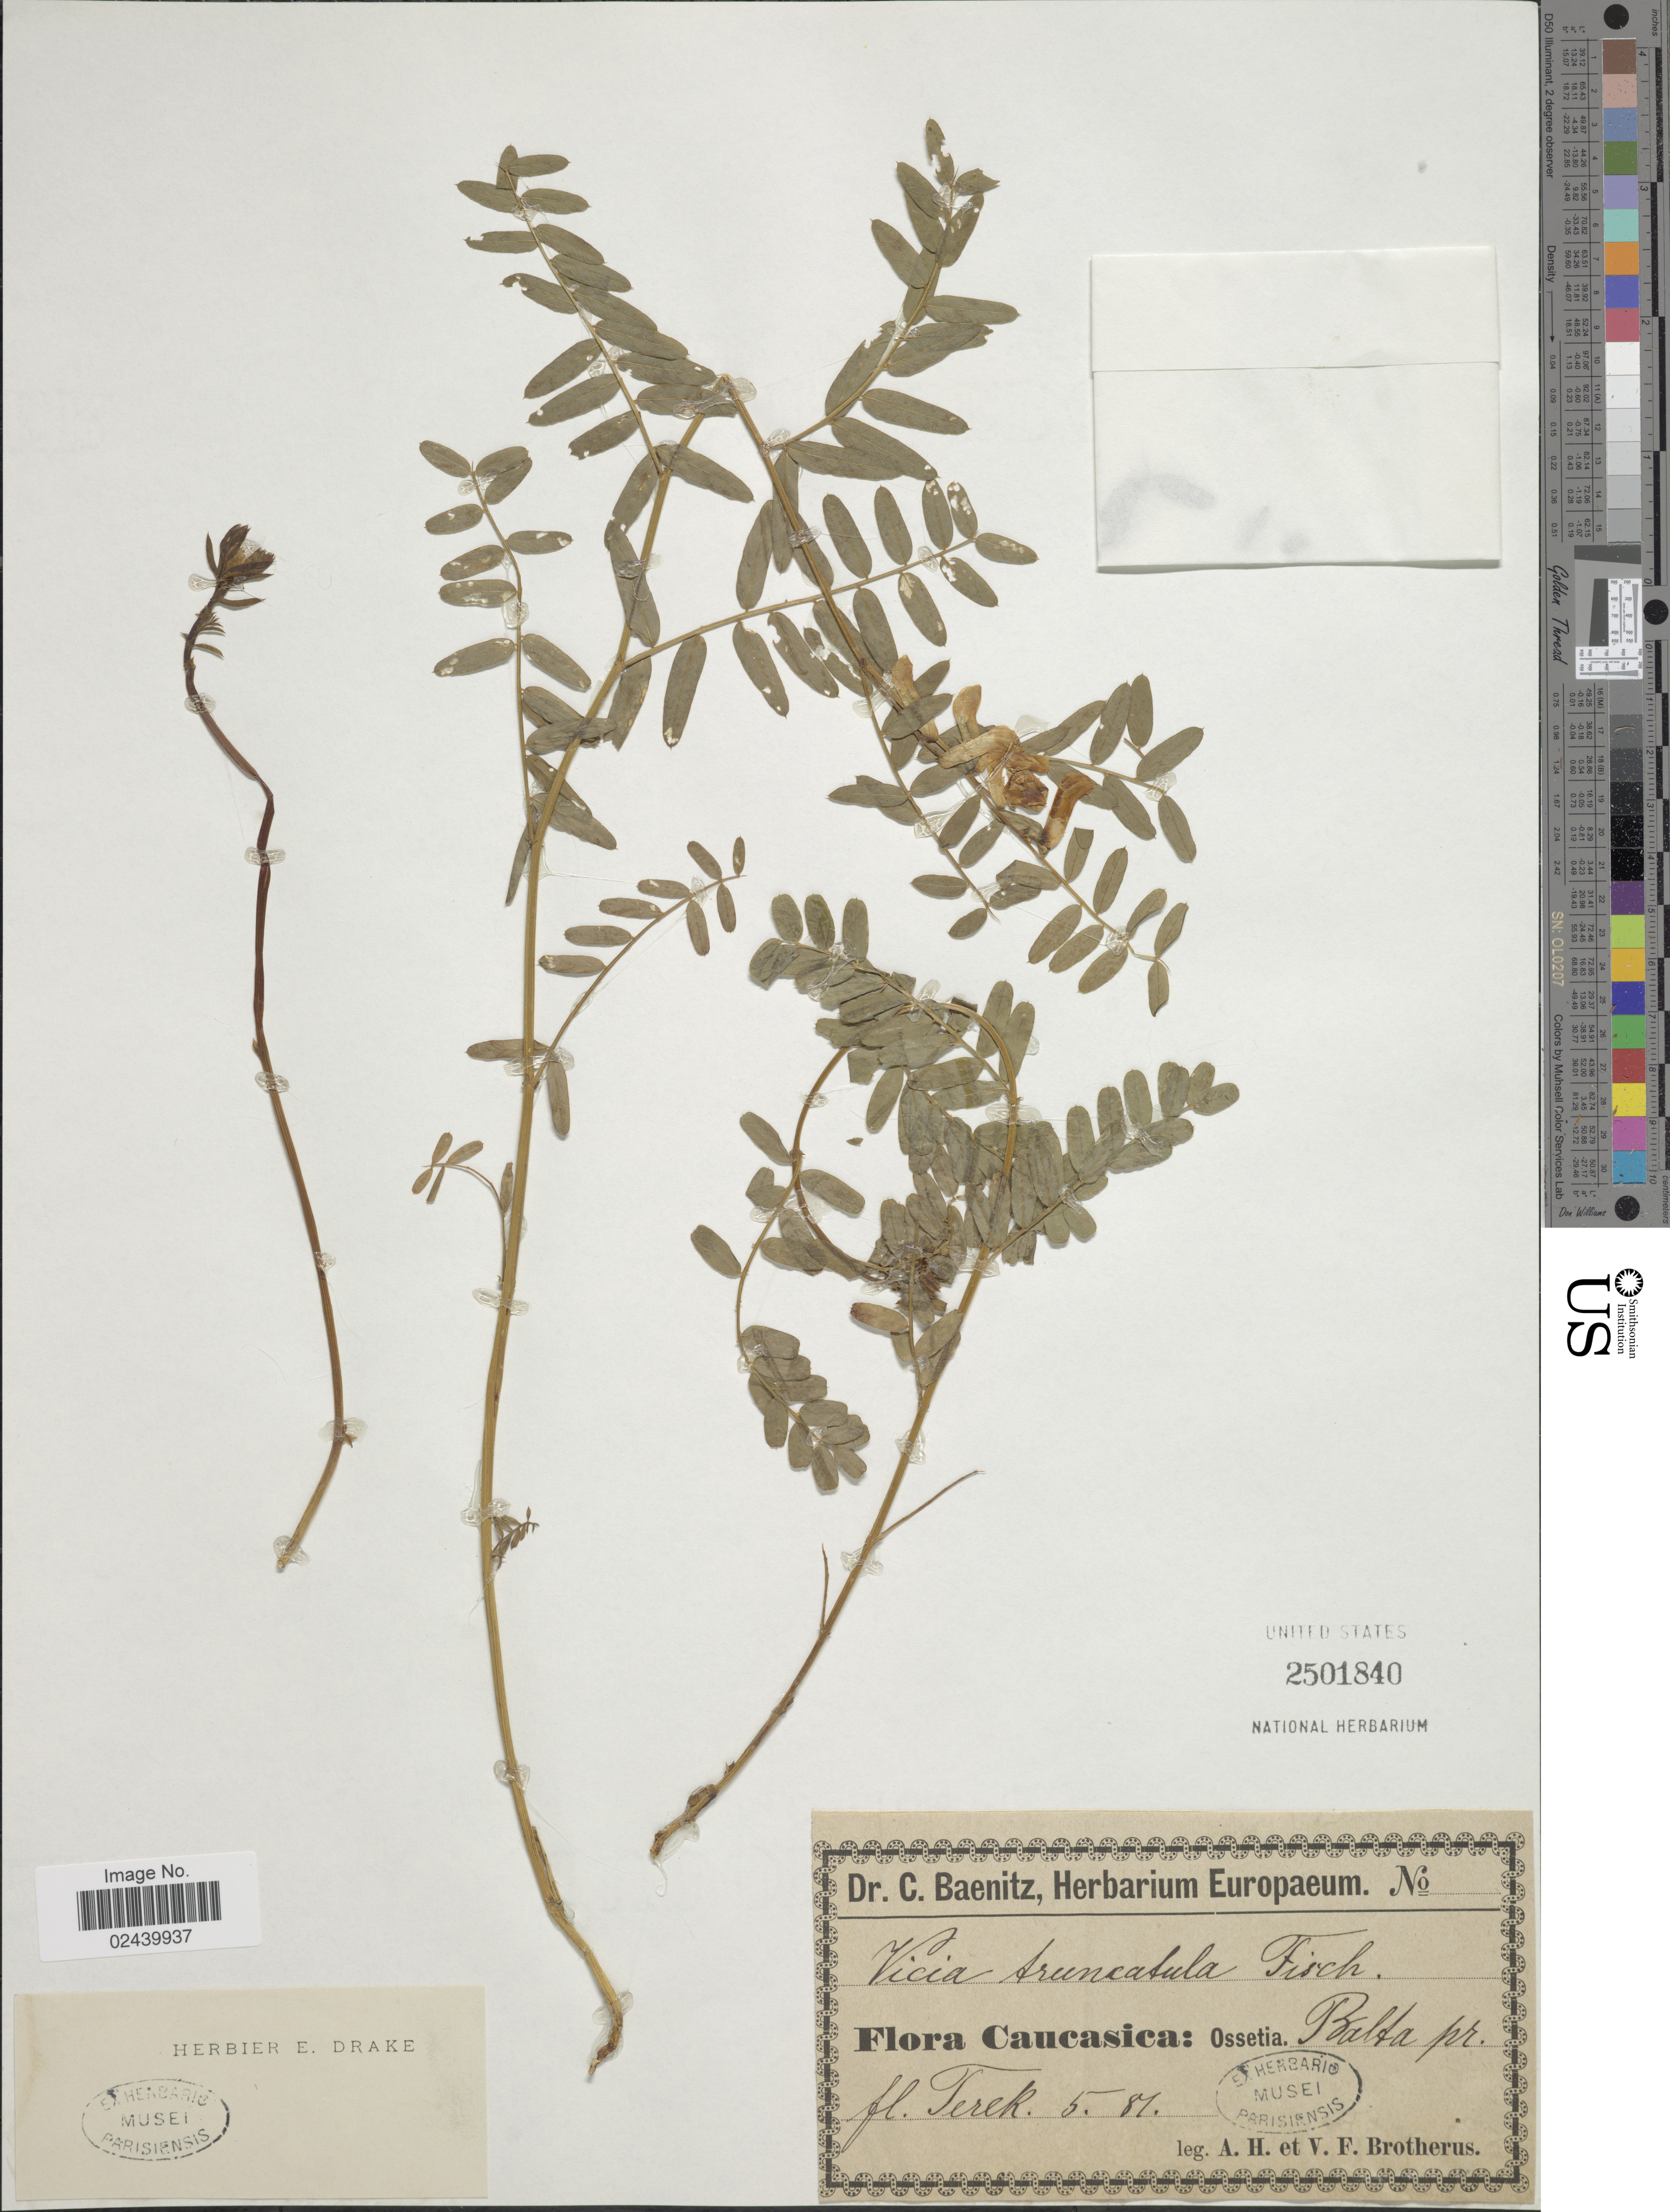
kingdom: Plantae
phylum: Tracheophyta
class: Magnoliopsida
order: Fabales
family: Fabaceae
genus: Vicia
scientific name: Vicia truncatula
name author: M. Bieb.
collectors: A. Brotherus & V. F. Brotherus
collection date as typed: Transcribed d/m/y: /5/81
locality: Caucasica: Ossetia. Balta pr. fl. Terek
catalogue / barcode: US 2501840